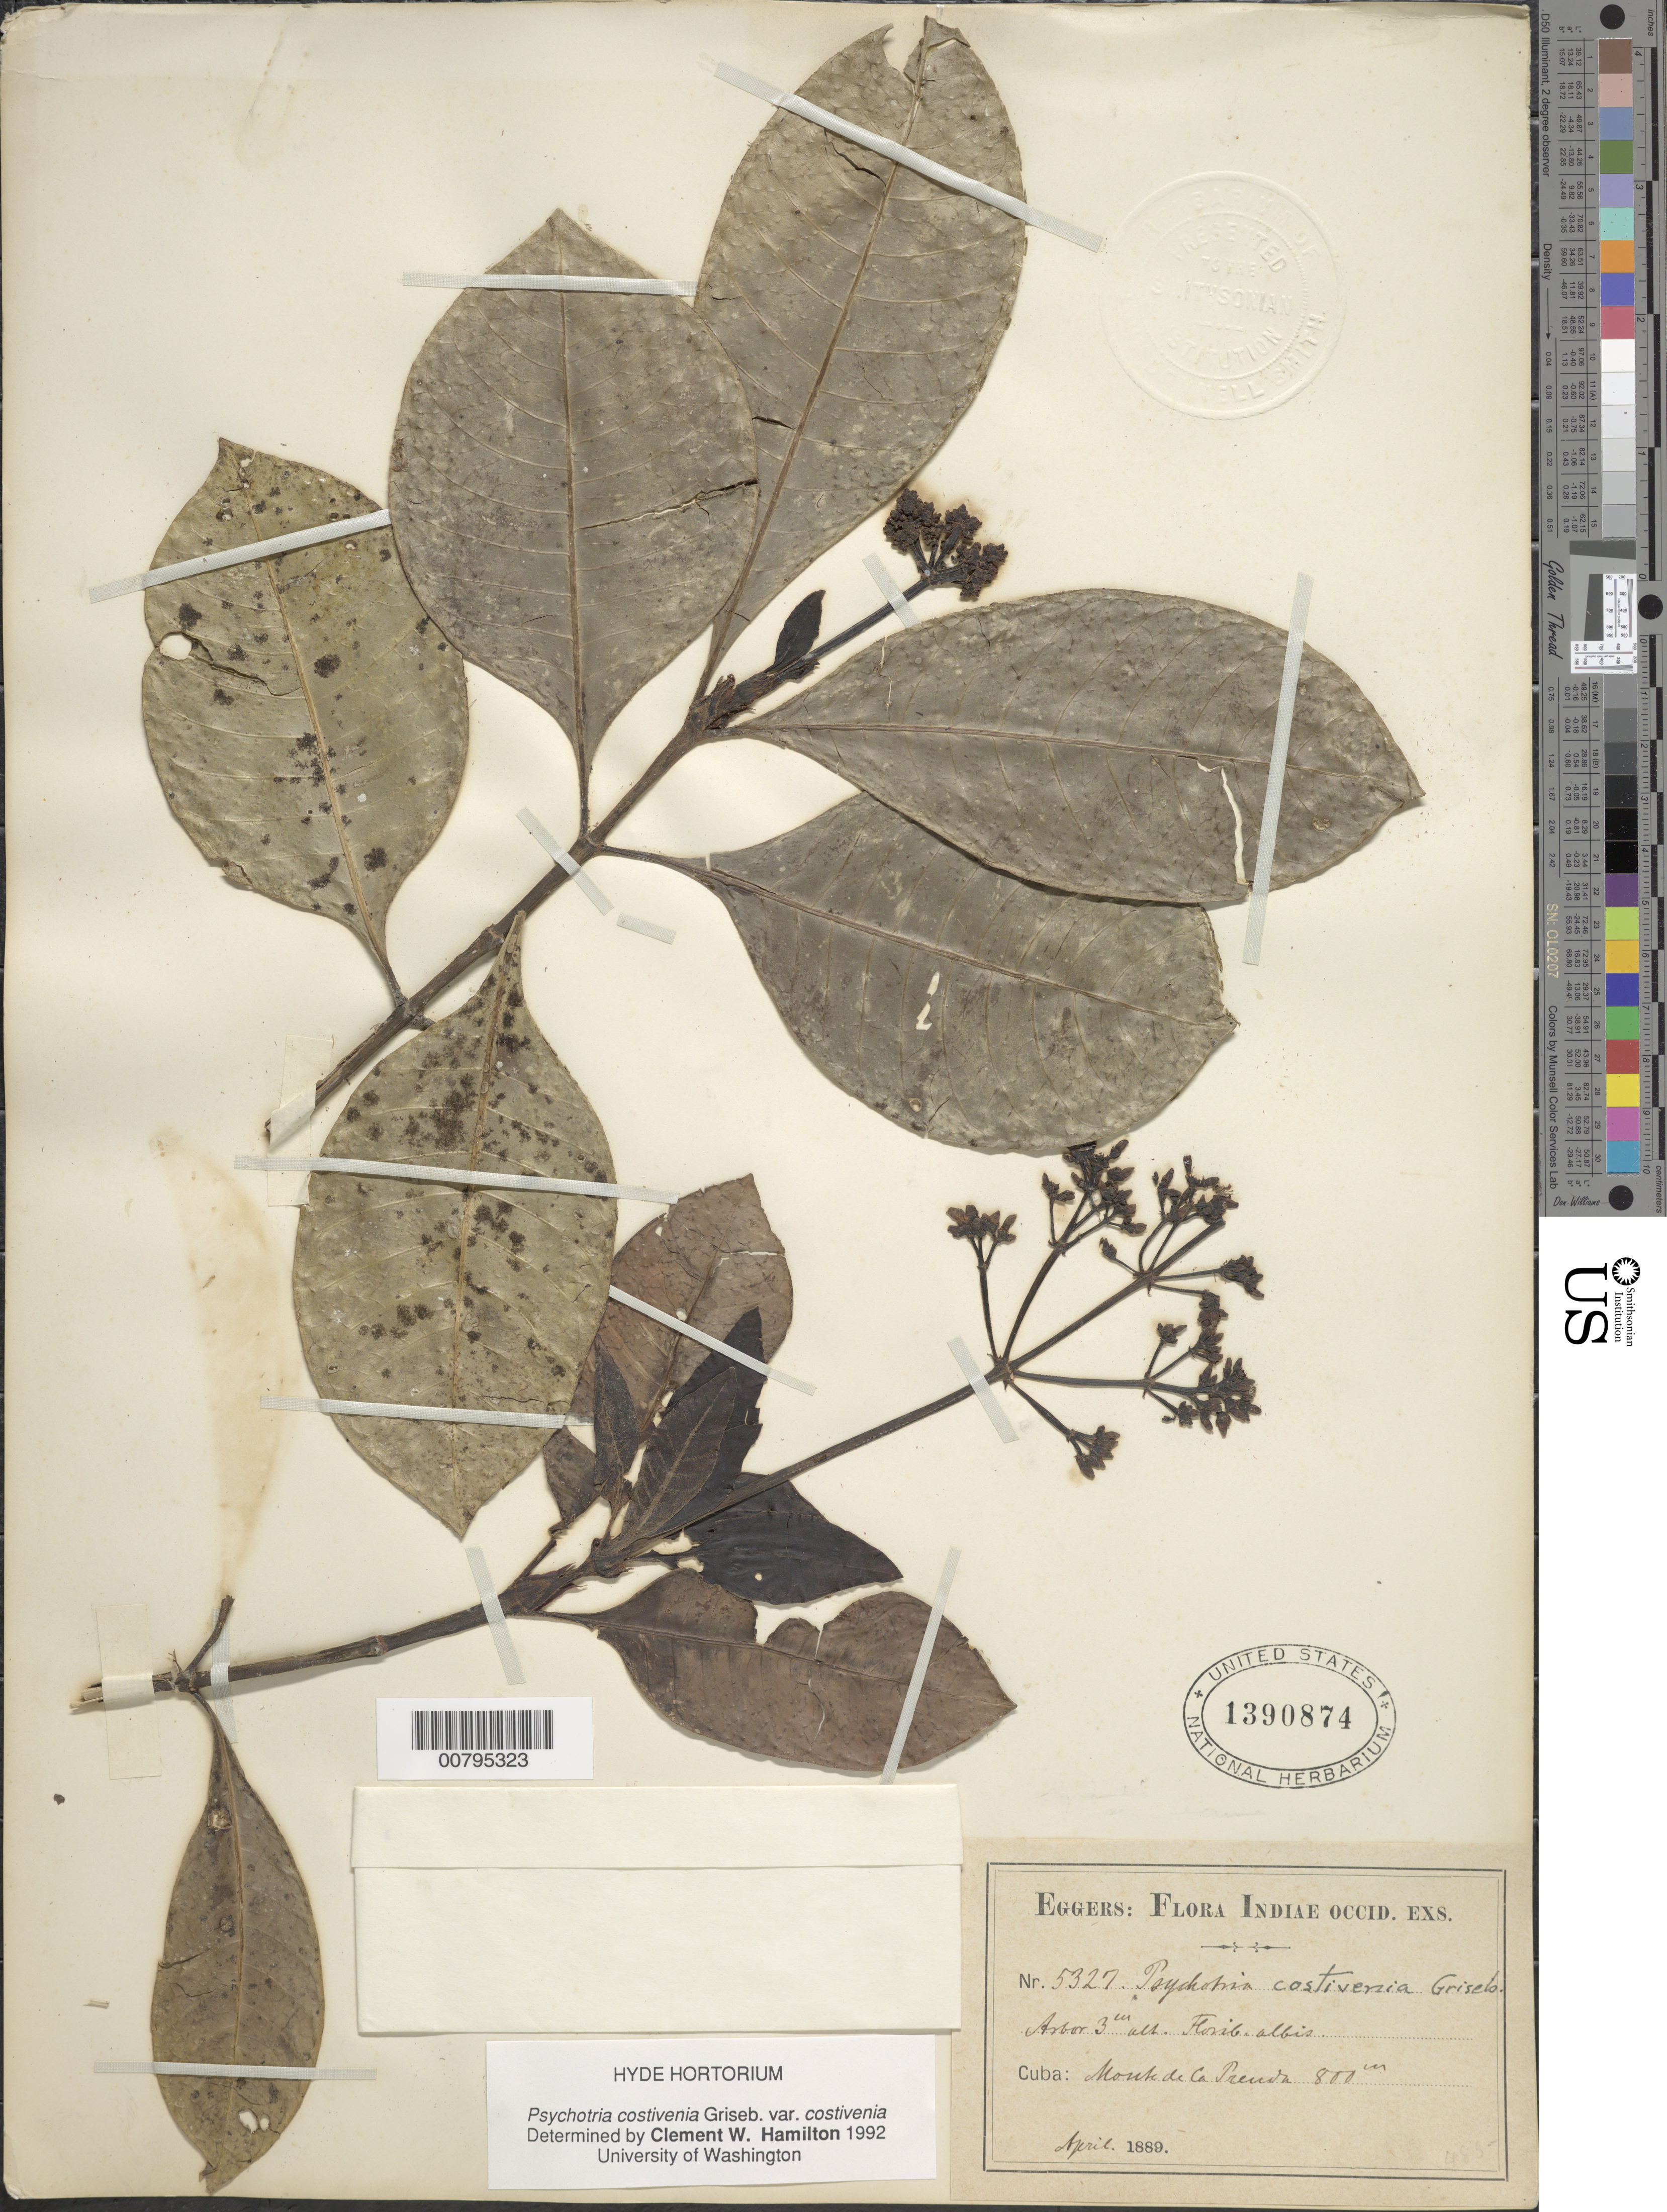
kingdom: Plantae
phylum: Tracheophyta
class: Magnoliopsida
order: Gentianales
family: Rubiaceae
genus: Psychotria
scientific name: Psychotria costivenia var. costivenia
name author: Griseb.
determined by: Hamilton, C. W.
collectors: H. F. A. von Eggers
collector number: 5327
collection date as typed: Apr 1889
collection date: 1889-04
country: Cuba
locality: Monte de la Preuda (sp?)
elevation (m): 800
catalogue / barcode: US 1390874